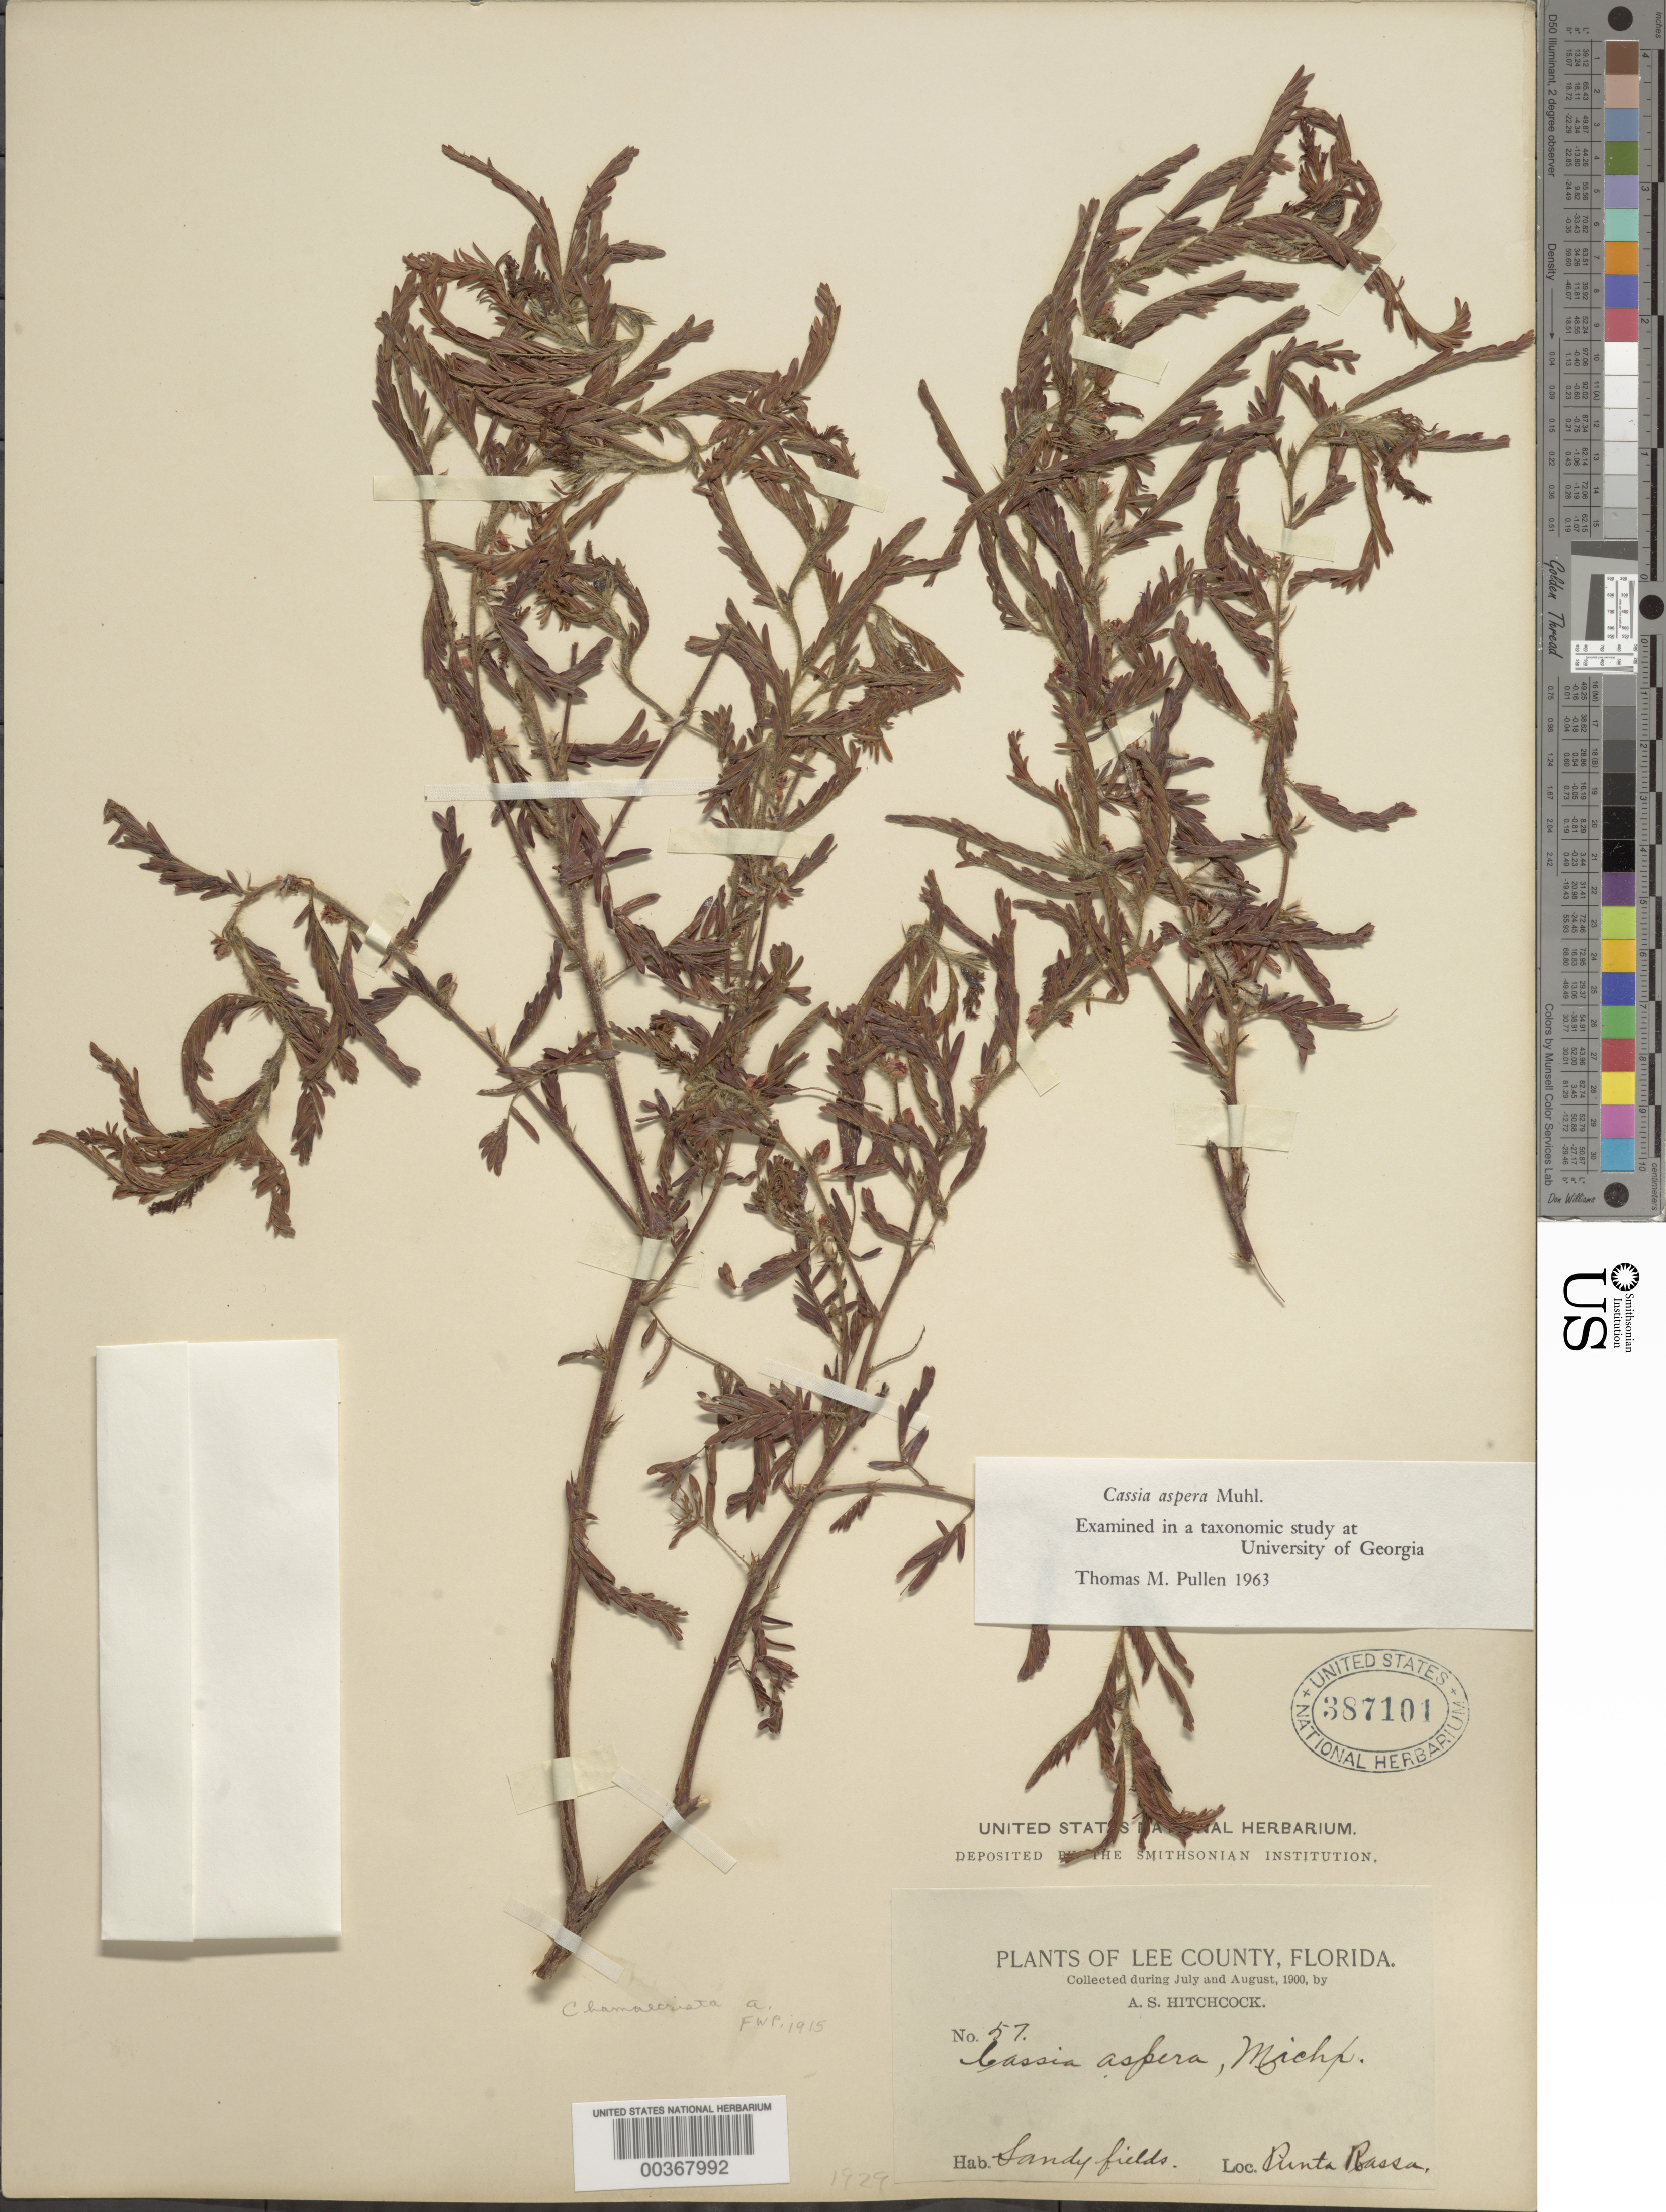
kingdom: Plantae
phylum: Tracheophyta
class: Magnoliopsida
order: Fabales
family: Fabaceae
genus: Chamaecrista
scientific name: Chamaecrista nictitans var. aspera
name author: (Muhl. ex Elliot) H.S. Irwin & Barneby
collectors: A. S. Hitchcock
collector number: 57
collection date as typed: Jul 1900 and -- Aug 1900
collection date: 1900-07,1900-08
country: United States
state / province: Florida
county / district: Lee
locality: Punta rassa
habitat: Sandy fields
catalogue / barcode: US 387101